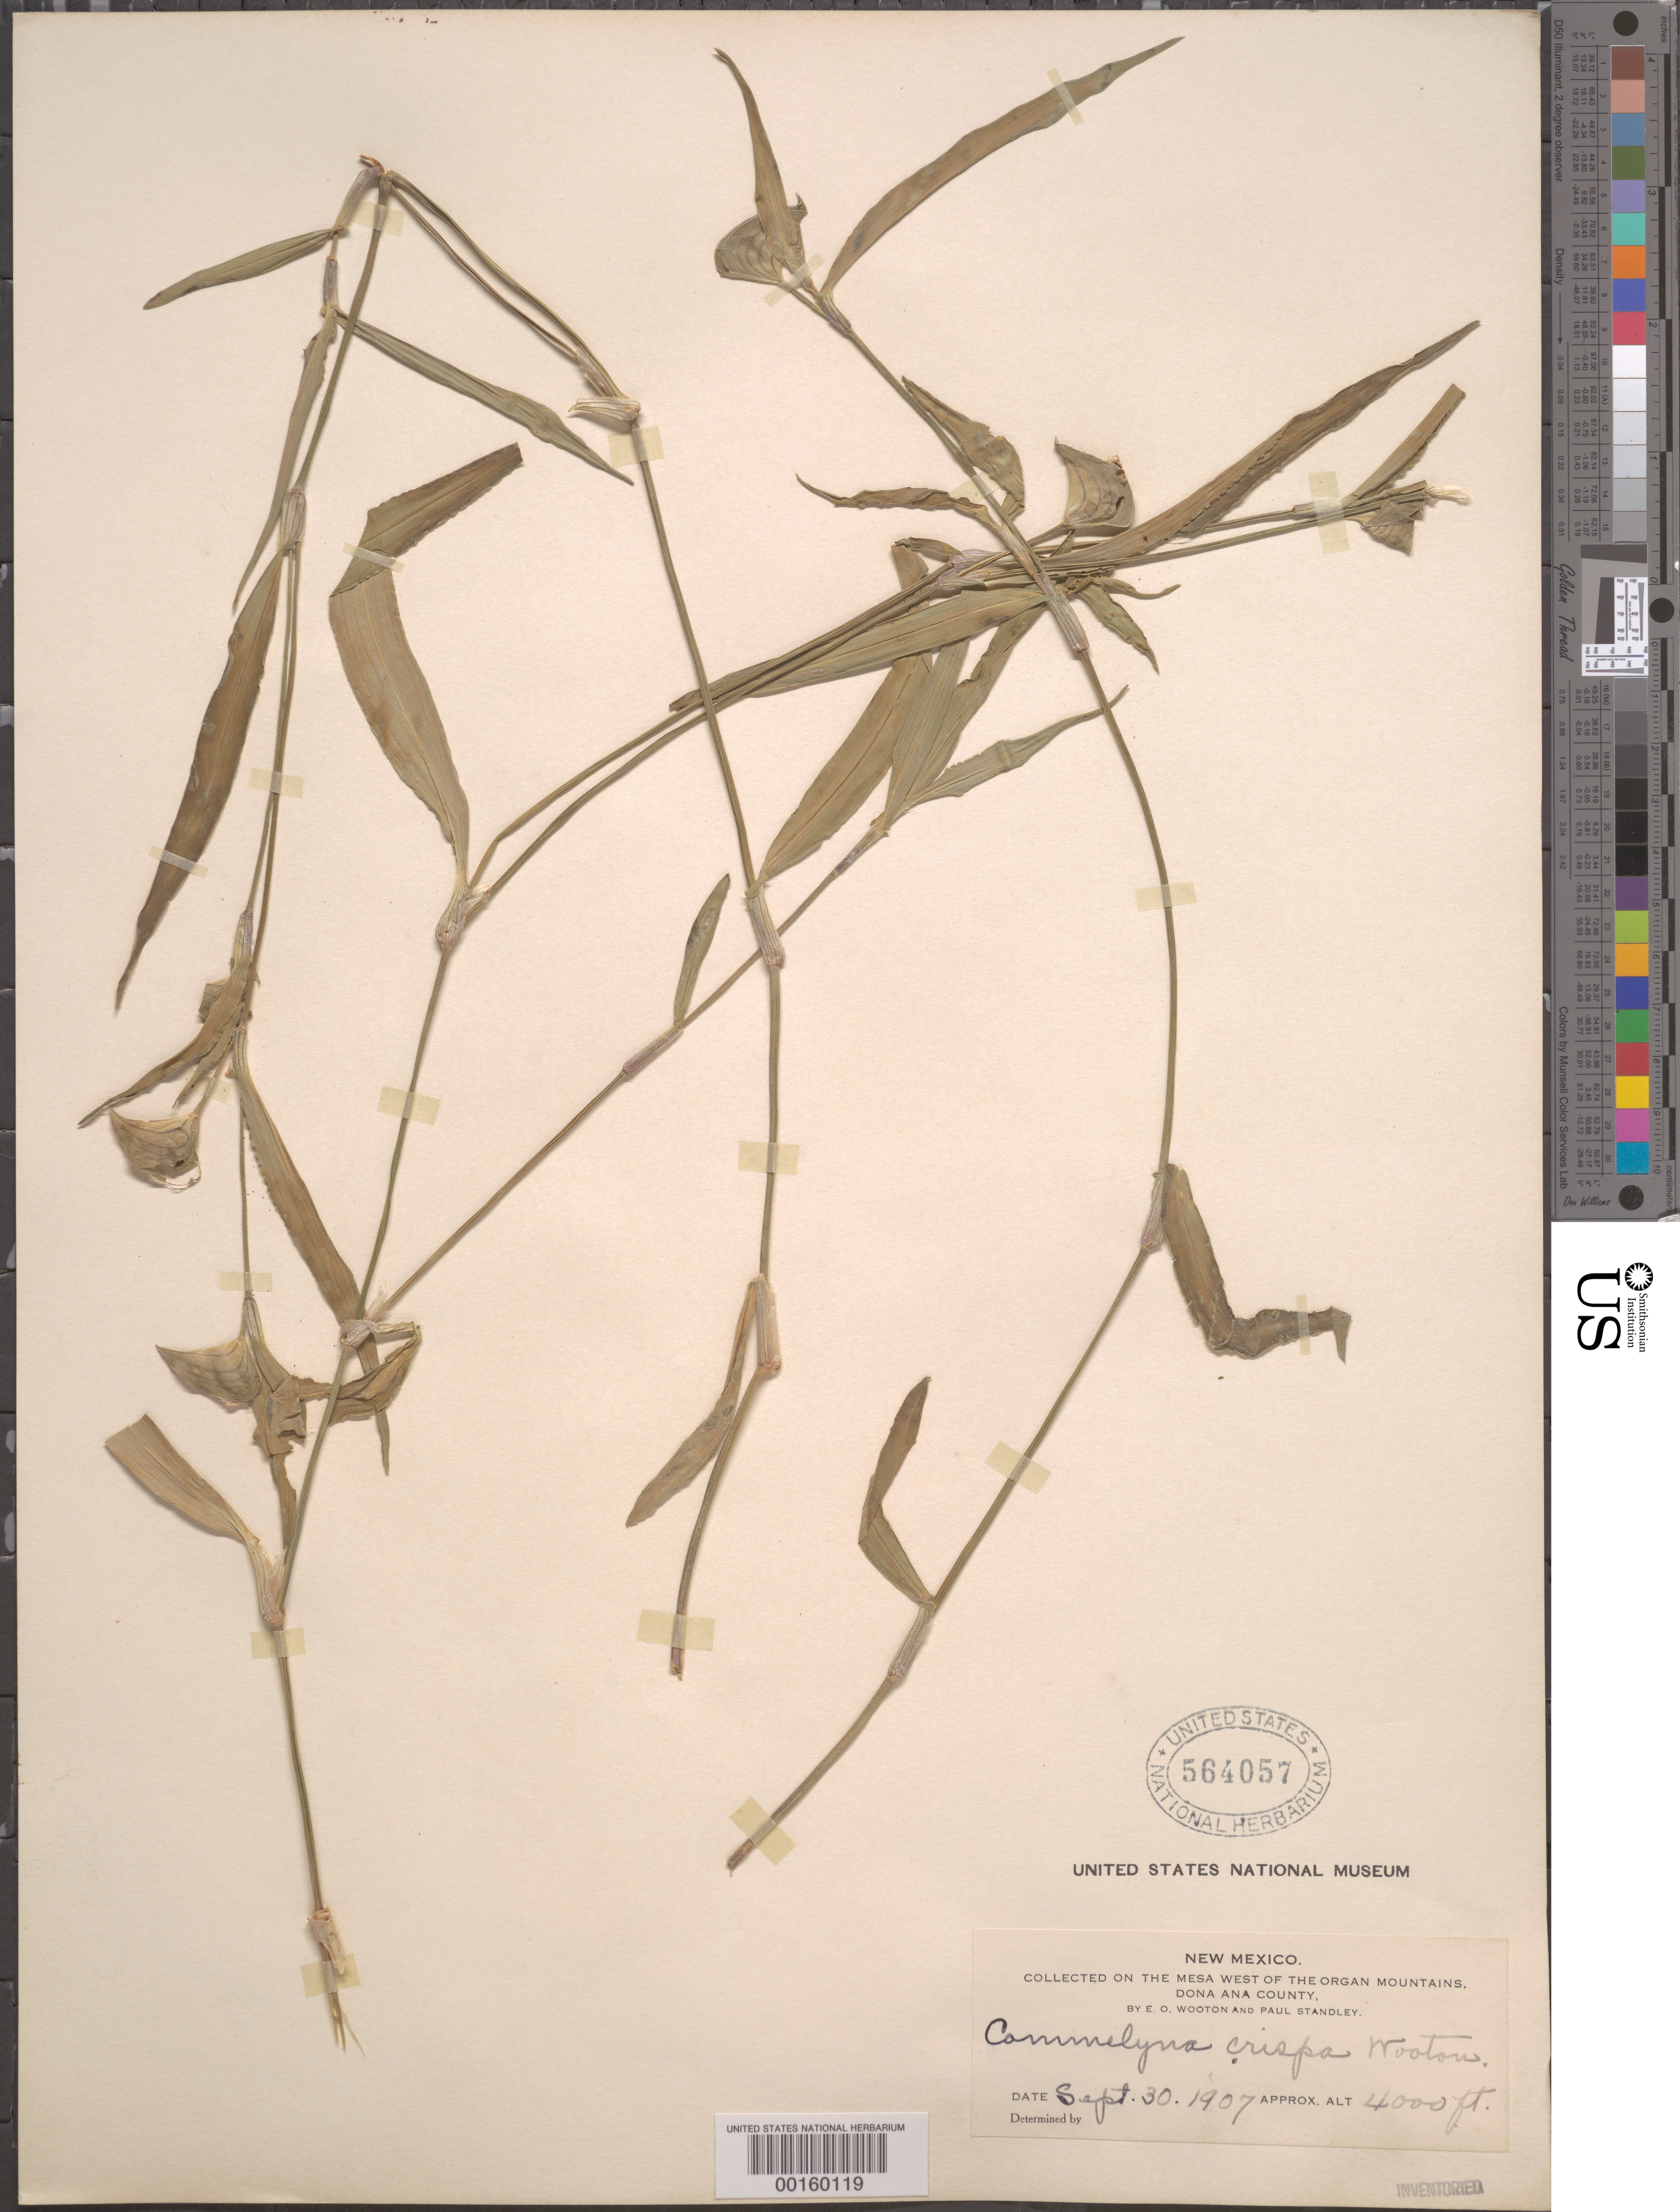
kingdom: Plantae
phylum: Tracheophyta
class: Liliopsida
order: Commelinales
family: Commelinaceae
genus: Commelina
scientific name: Commelina erecta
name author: L.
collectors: E. O. Wooton & P. C. Standley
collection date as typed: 30 Sep 1907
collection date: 1907-09-30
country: United States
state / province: New Mexico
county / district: Dona Ana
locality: Mesa w of organ mts.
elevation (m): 1220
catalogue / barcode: US 564057